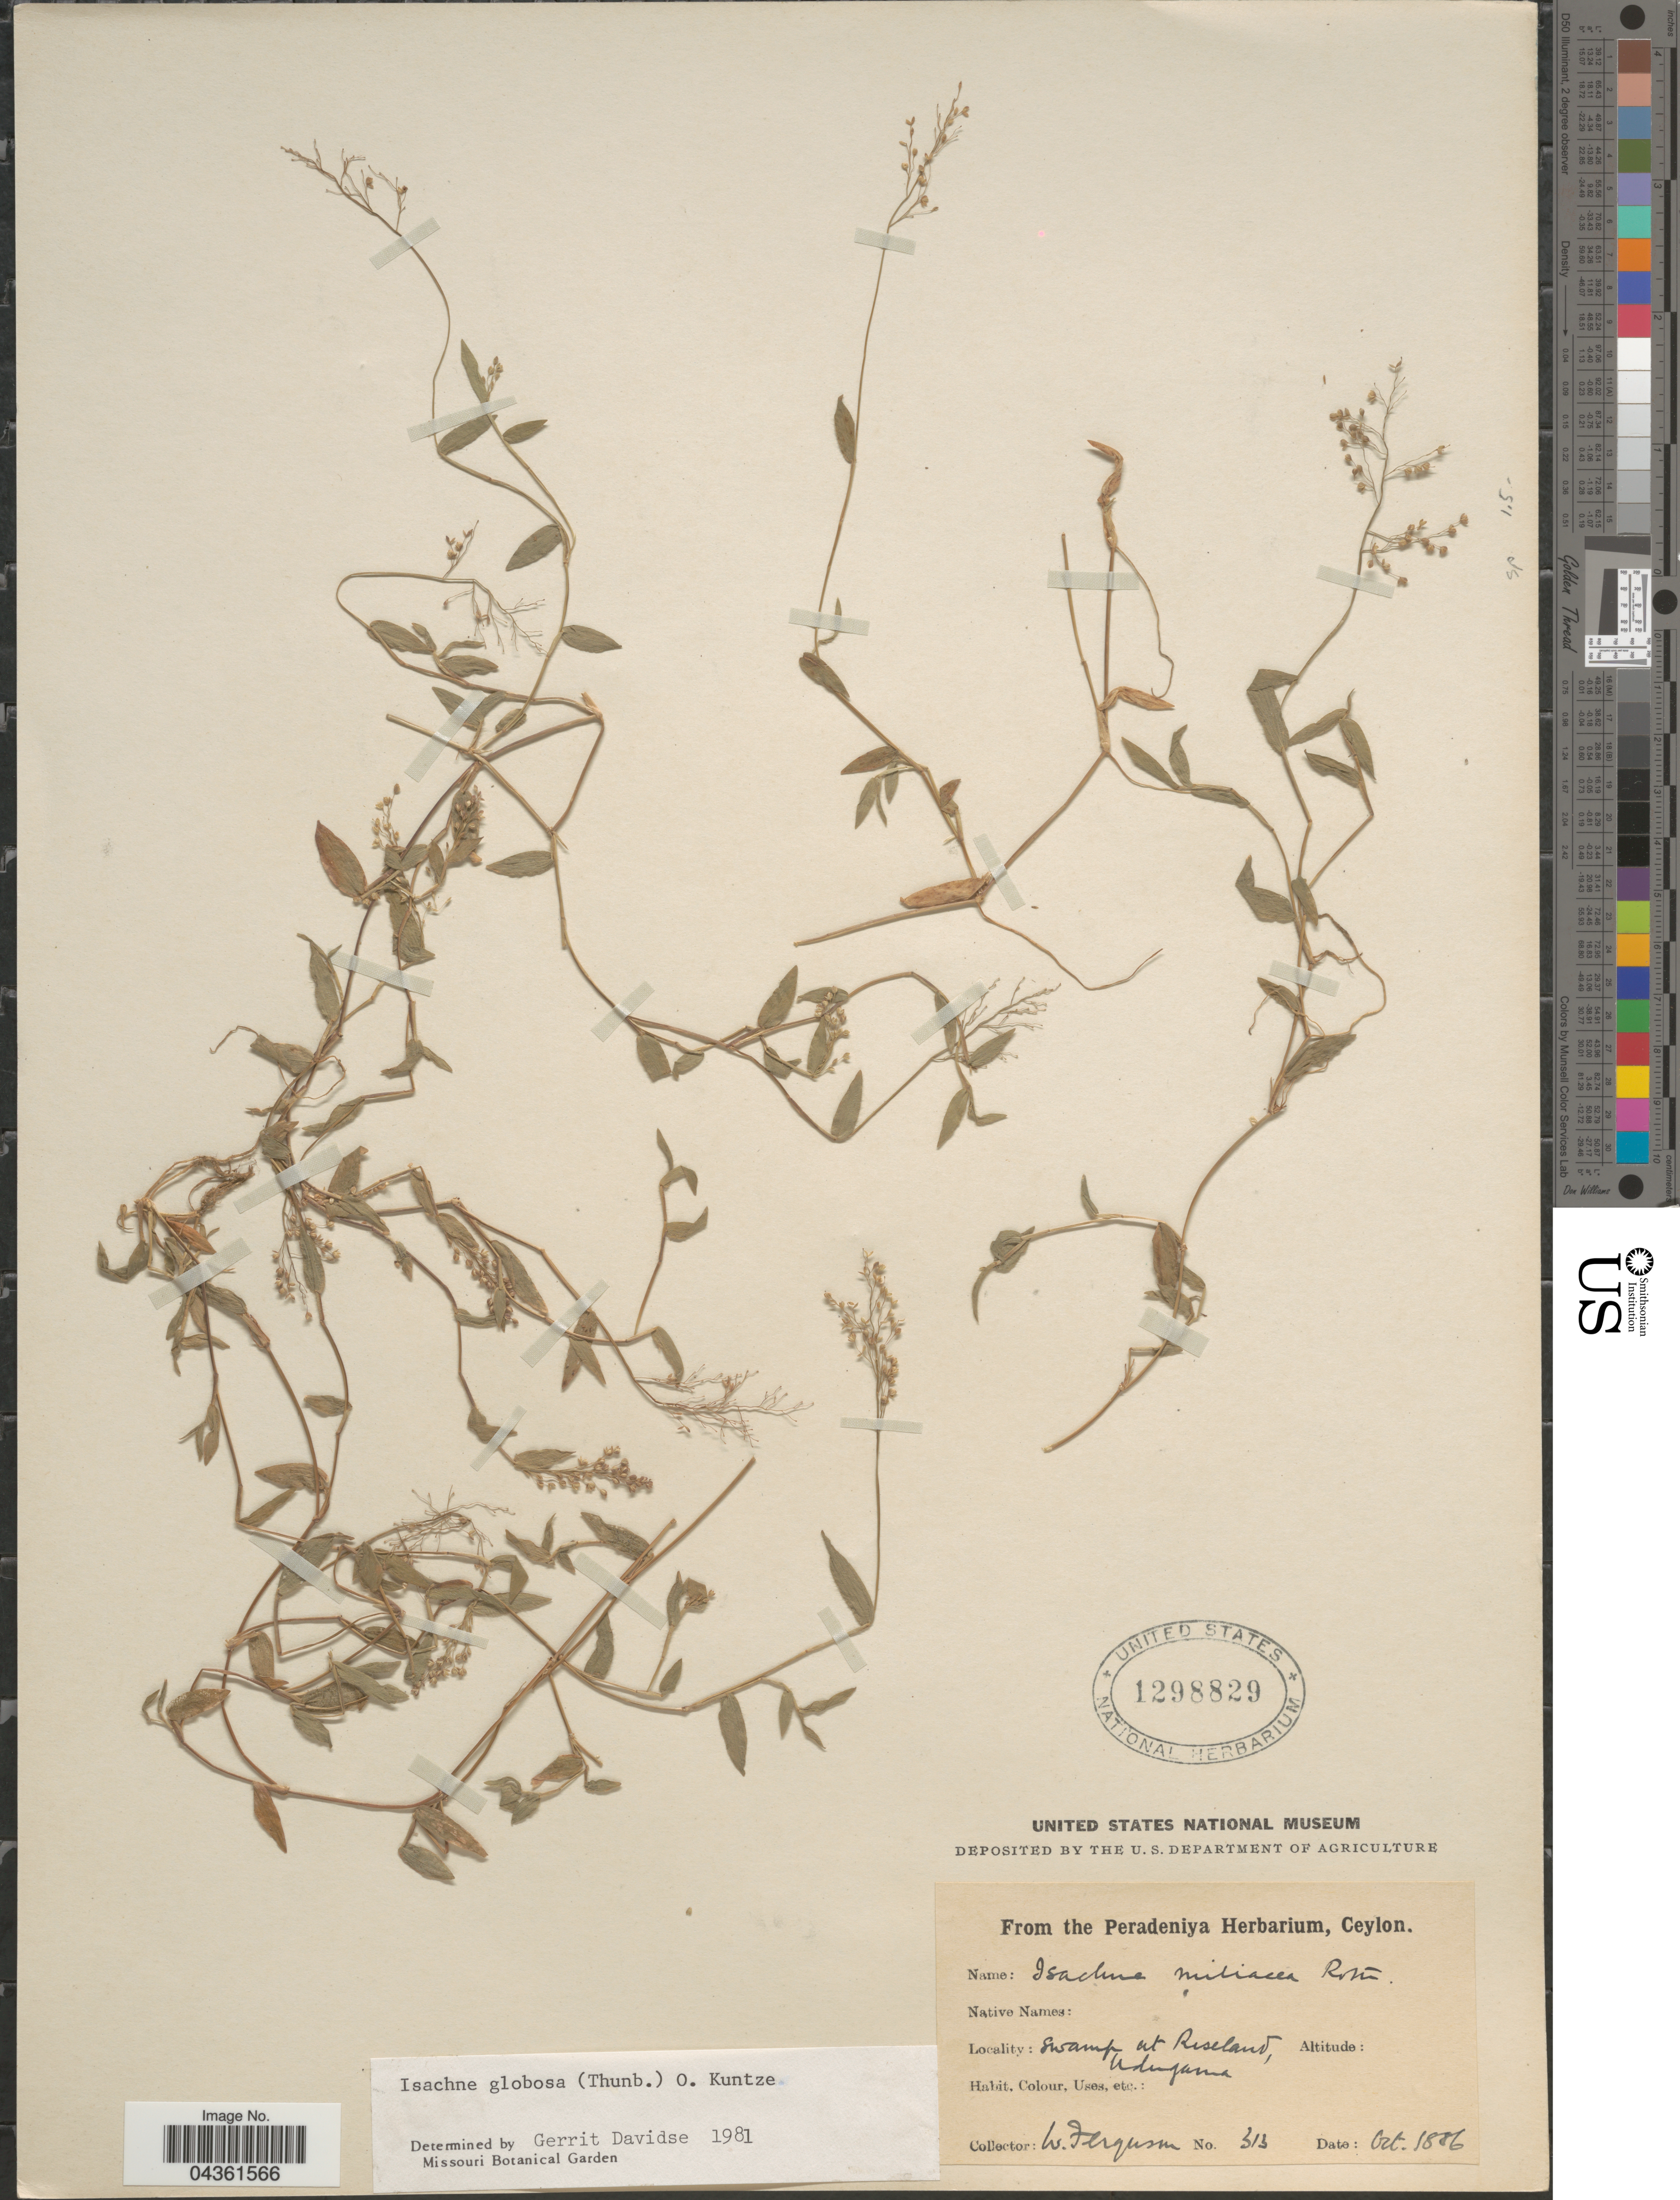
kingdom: Plantae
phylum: Tracheophyta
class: Liliopsida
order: Poales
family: Poaceae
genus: Isachne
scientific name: Isachne globosa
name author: (Thunb.) Kuntze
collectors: W. Ferguson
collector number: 313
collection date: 1886-10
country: Sri Lanka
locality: Swamp at Riseland, Udugama.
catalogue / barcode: US 1298829